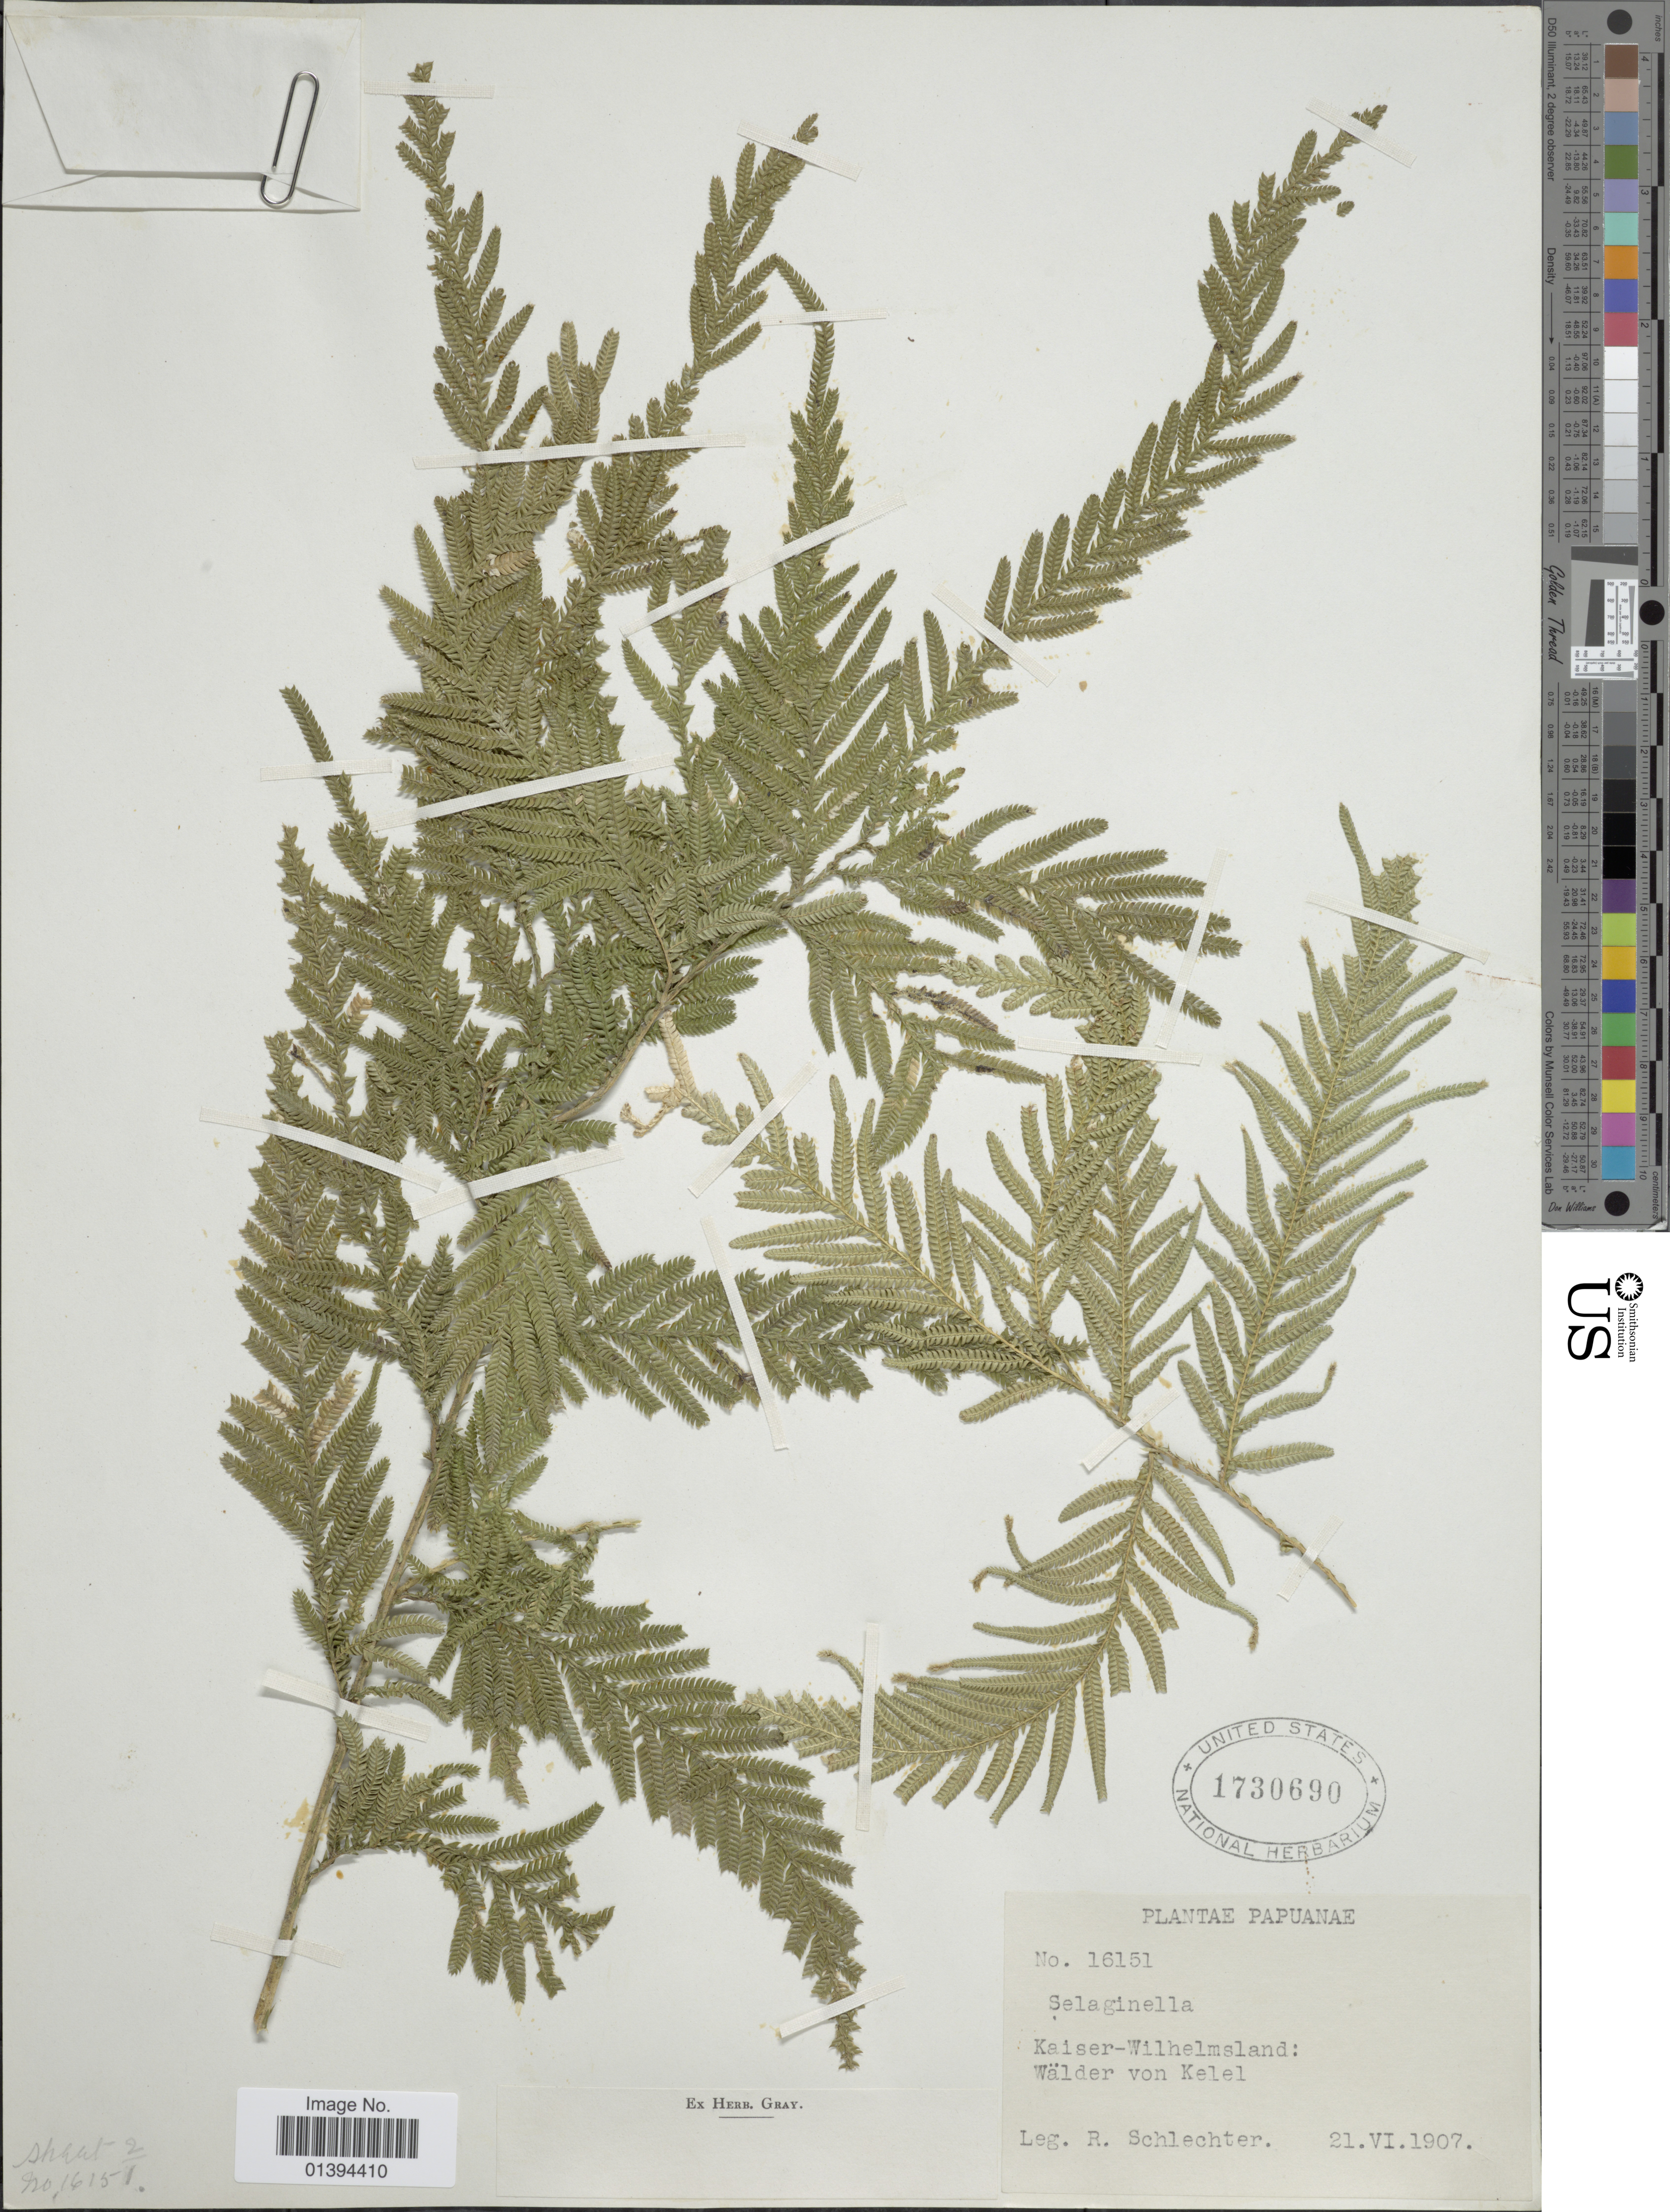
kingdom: Plantae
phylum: Tracheophyta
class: Lycopodiopsida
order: Selaginellales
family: Selaginellaceae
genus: Selaginella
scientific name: Selaginella sp.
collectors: F. R. R. Schlechter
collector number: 16151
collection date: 1907-06-21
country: Papua New Guinea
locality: Kaiser-Wilhelmsland, Wälder von Kelel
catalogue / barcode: US 1730690